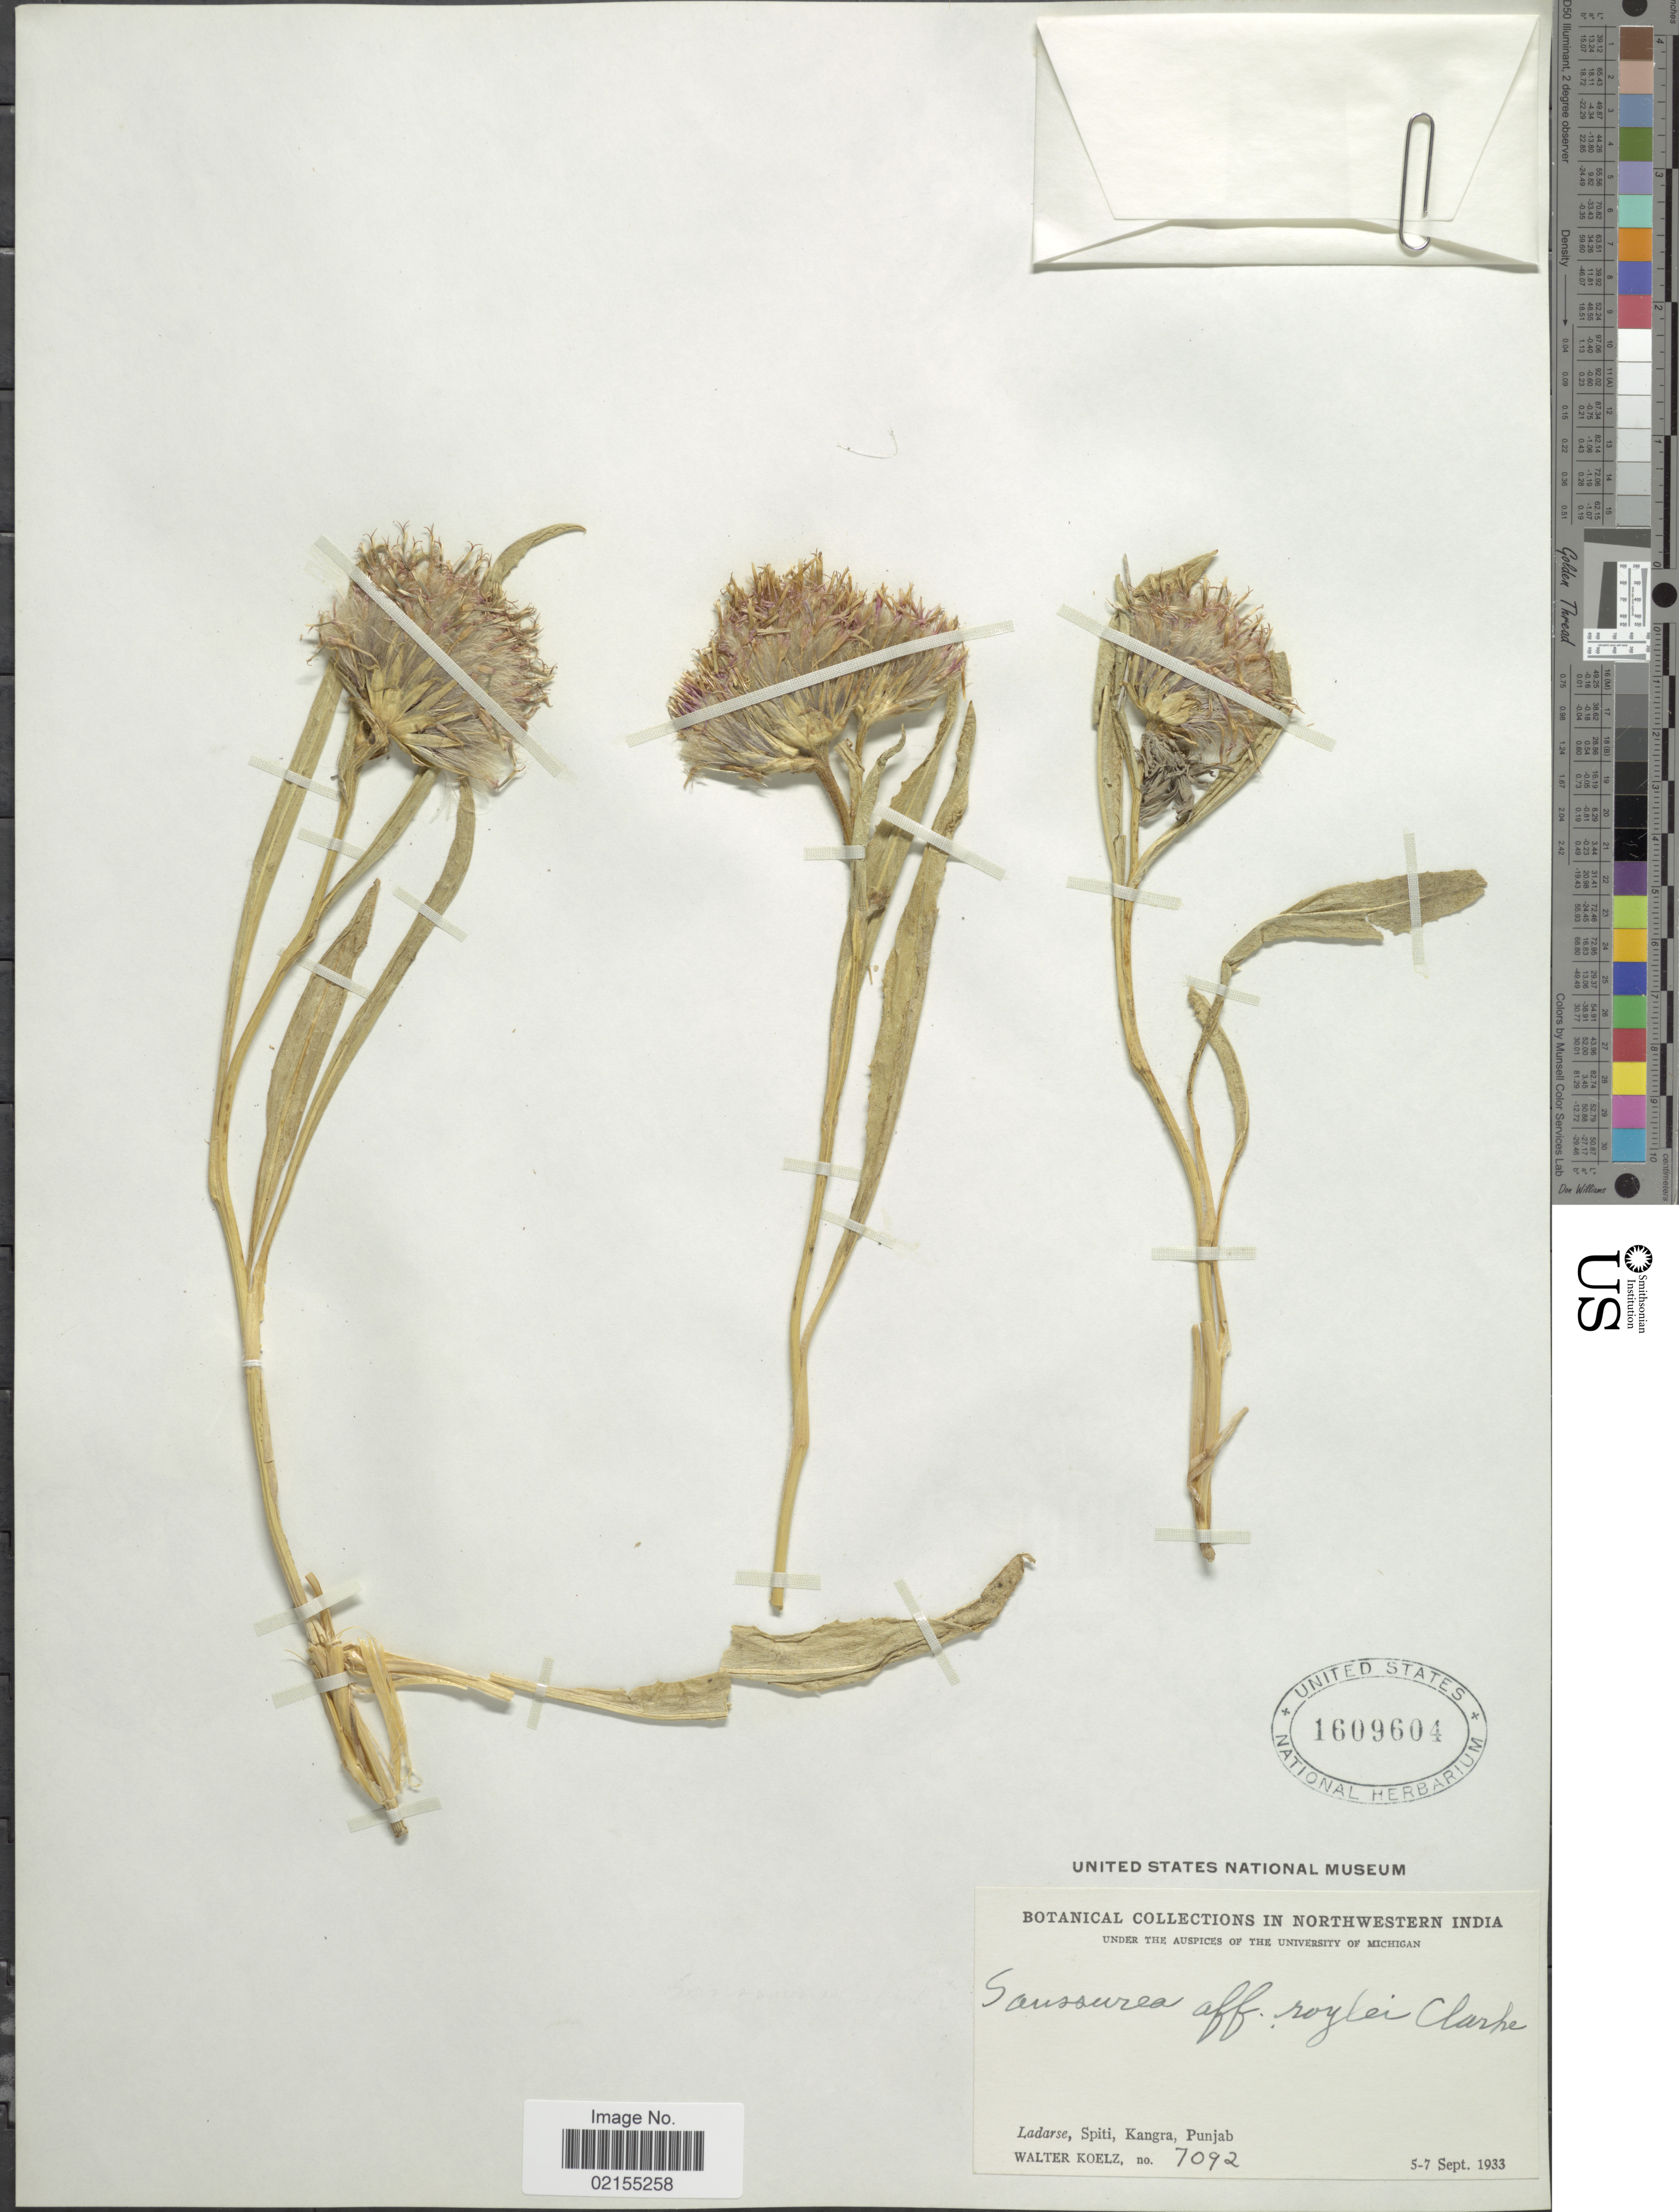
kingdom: Plantae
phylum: Tracheophyta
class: Magnoliopsida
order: Asterales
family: Asteraceae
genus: Saussurea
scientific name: Saussurea schlagintweitii subsp. major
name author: (Hook. f.) Y.S. Chen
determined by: Chen, Yousheng S.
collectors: W. N. Koelz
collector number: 7092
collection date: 1933-09-05/1933-09-07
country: India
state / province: Himachal Pradesh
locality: In Northwestern India, Ladarse, Spiti, Kangra, Punjab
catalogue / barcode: US 1609604